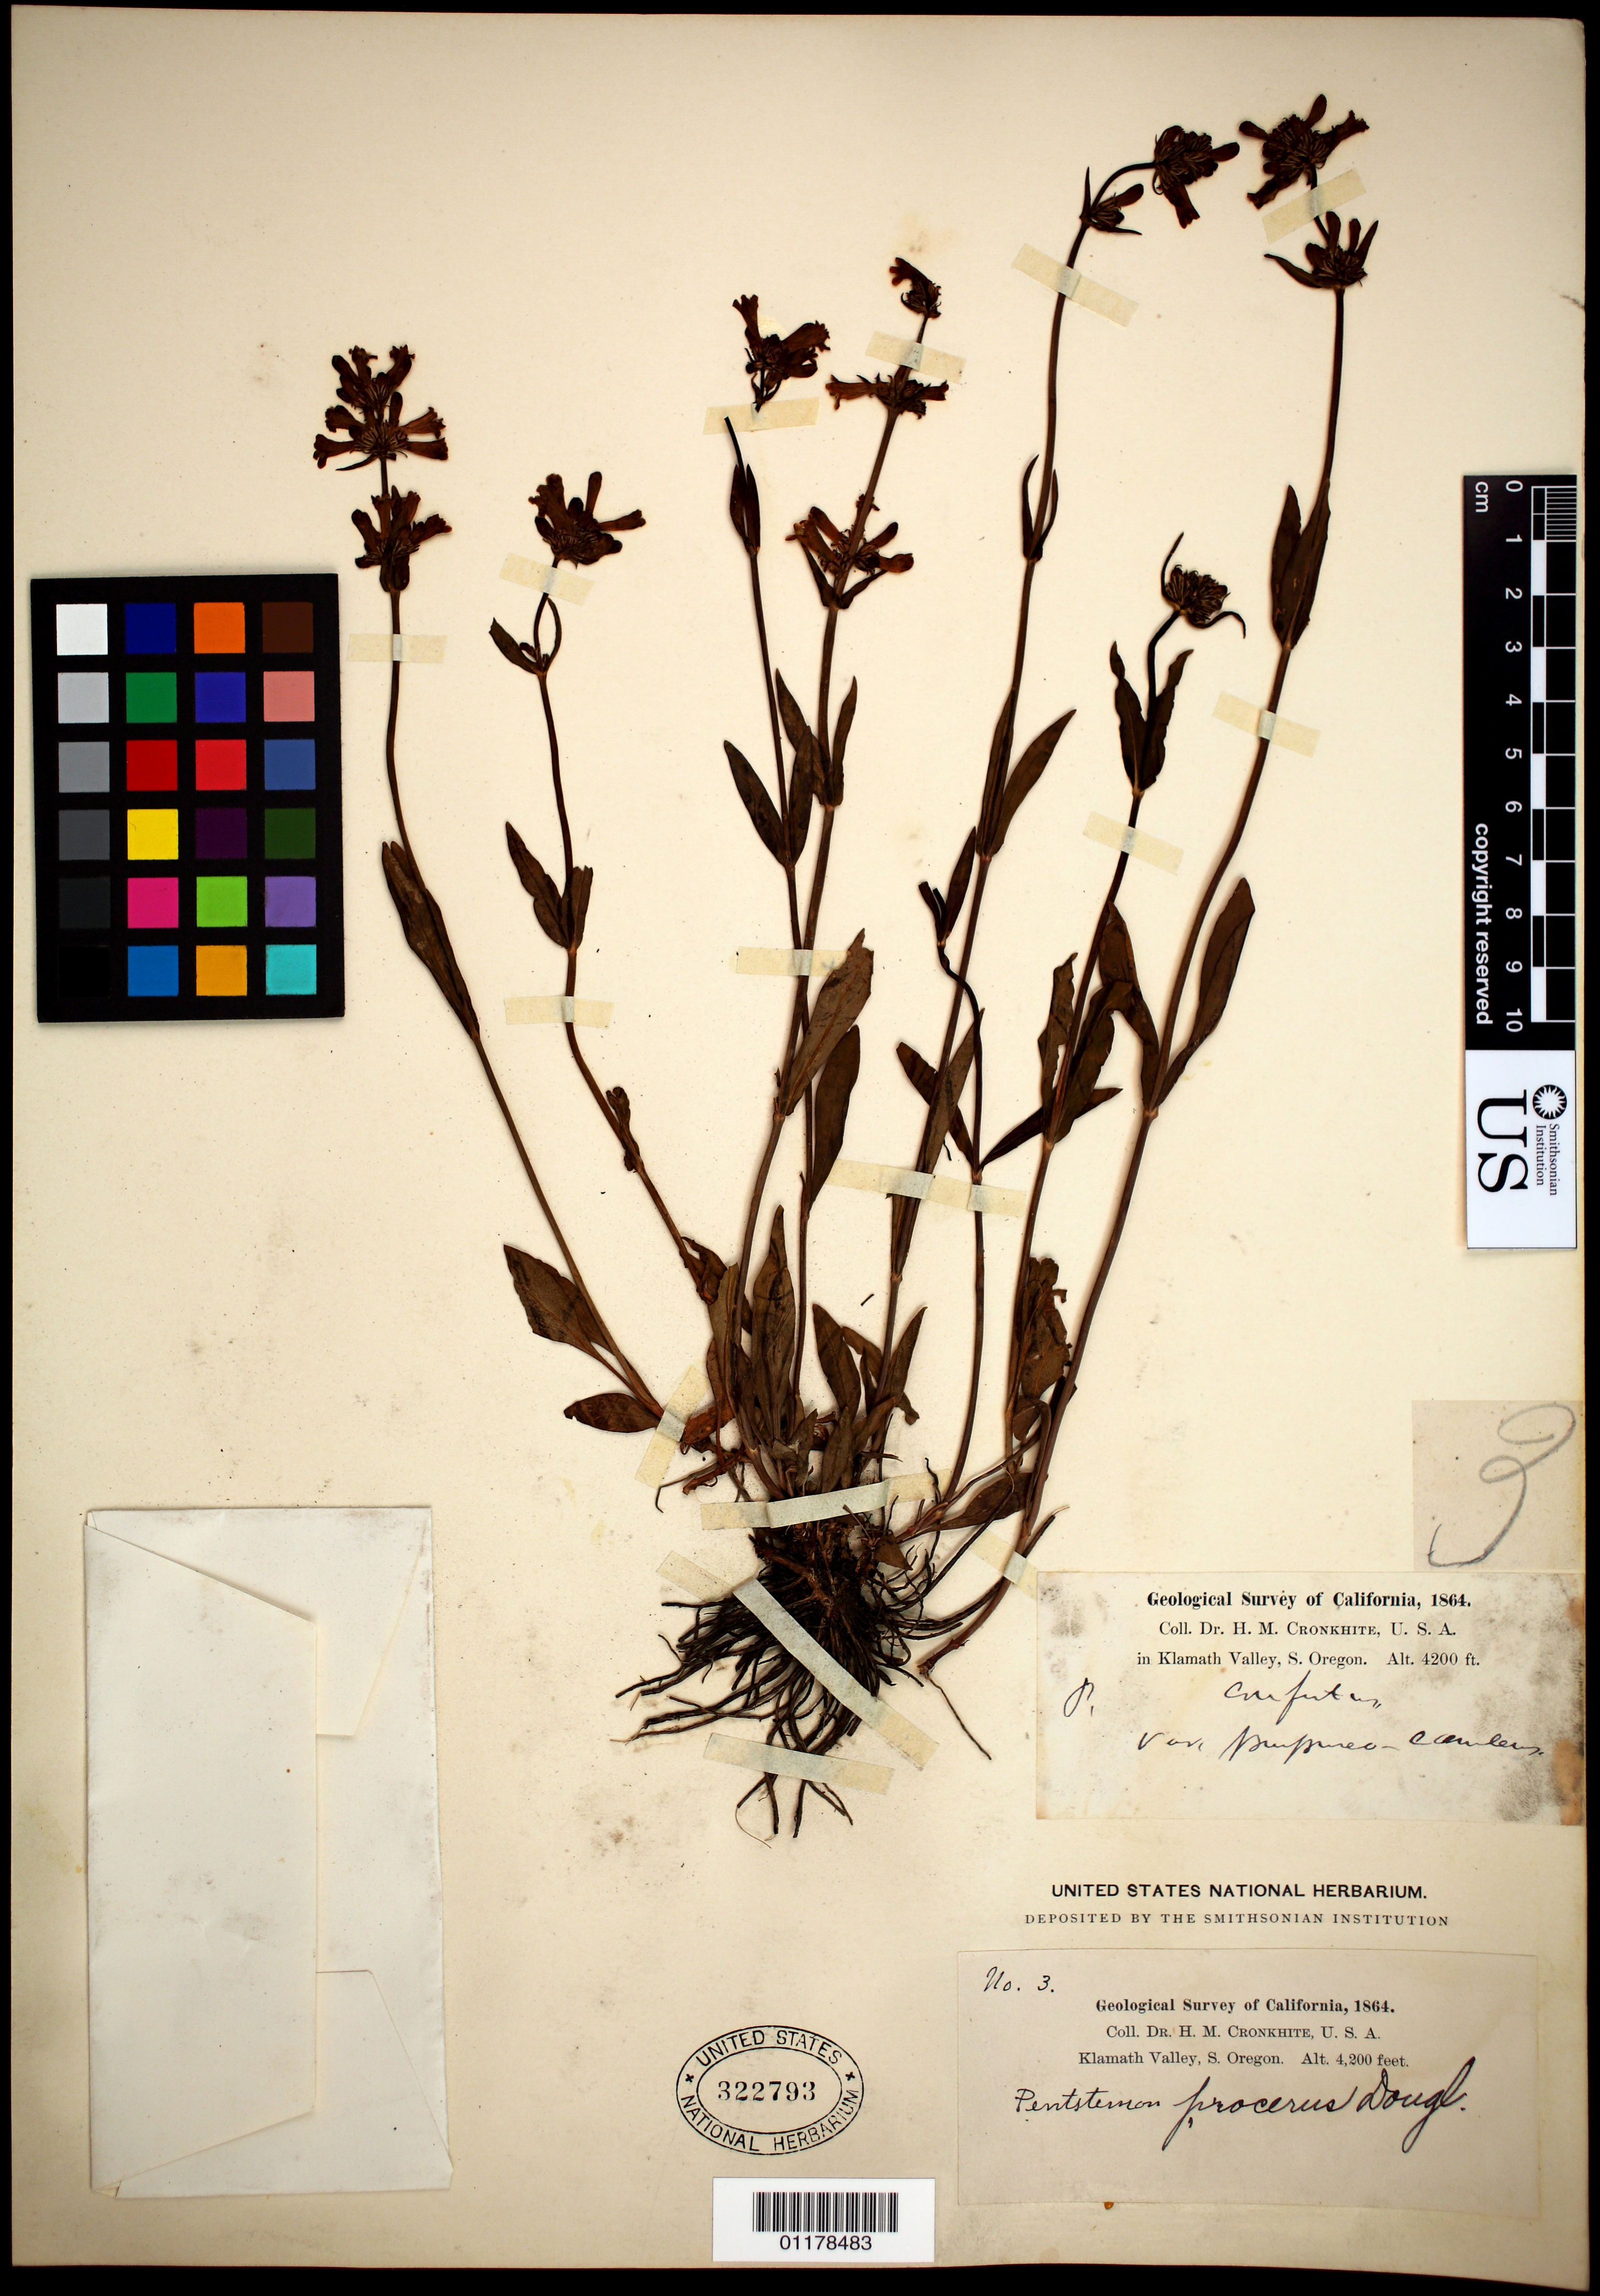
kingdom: Plantae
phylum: Tracheophyta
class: Magnoliopsida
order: Lamiales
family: Plantaginaceae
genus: Penstemon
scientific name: Penstemon rydbergii var. oreocharis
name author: (Greene) N.H. Holmgren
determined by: Holmgren, N. H., (NY), New York Botanical Garden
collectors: H. M. Cronkhite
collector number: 3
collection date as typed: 1864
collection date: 1864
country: United States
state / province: Oregon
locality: Klamath Valley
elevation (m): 1280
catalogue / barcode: US 322793